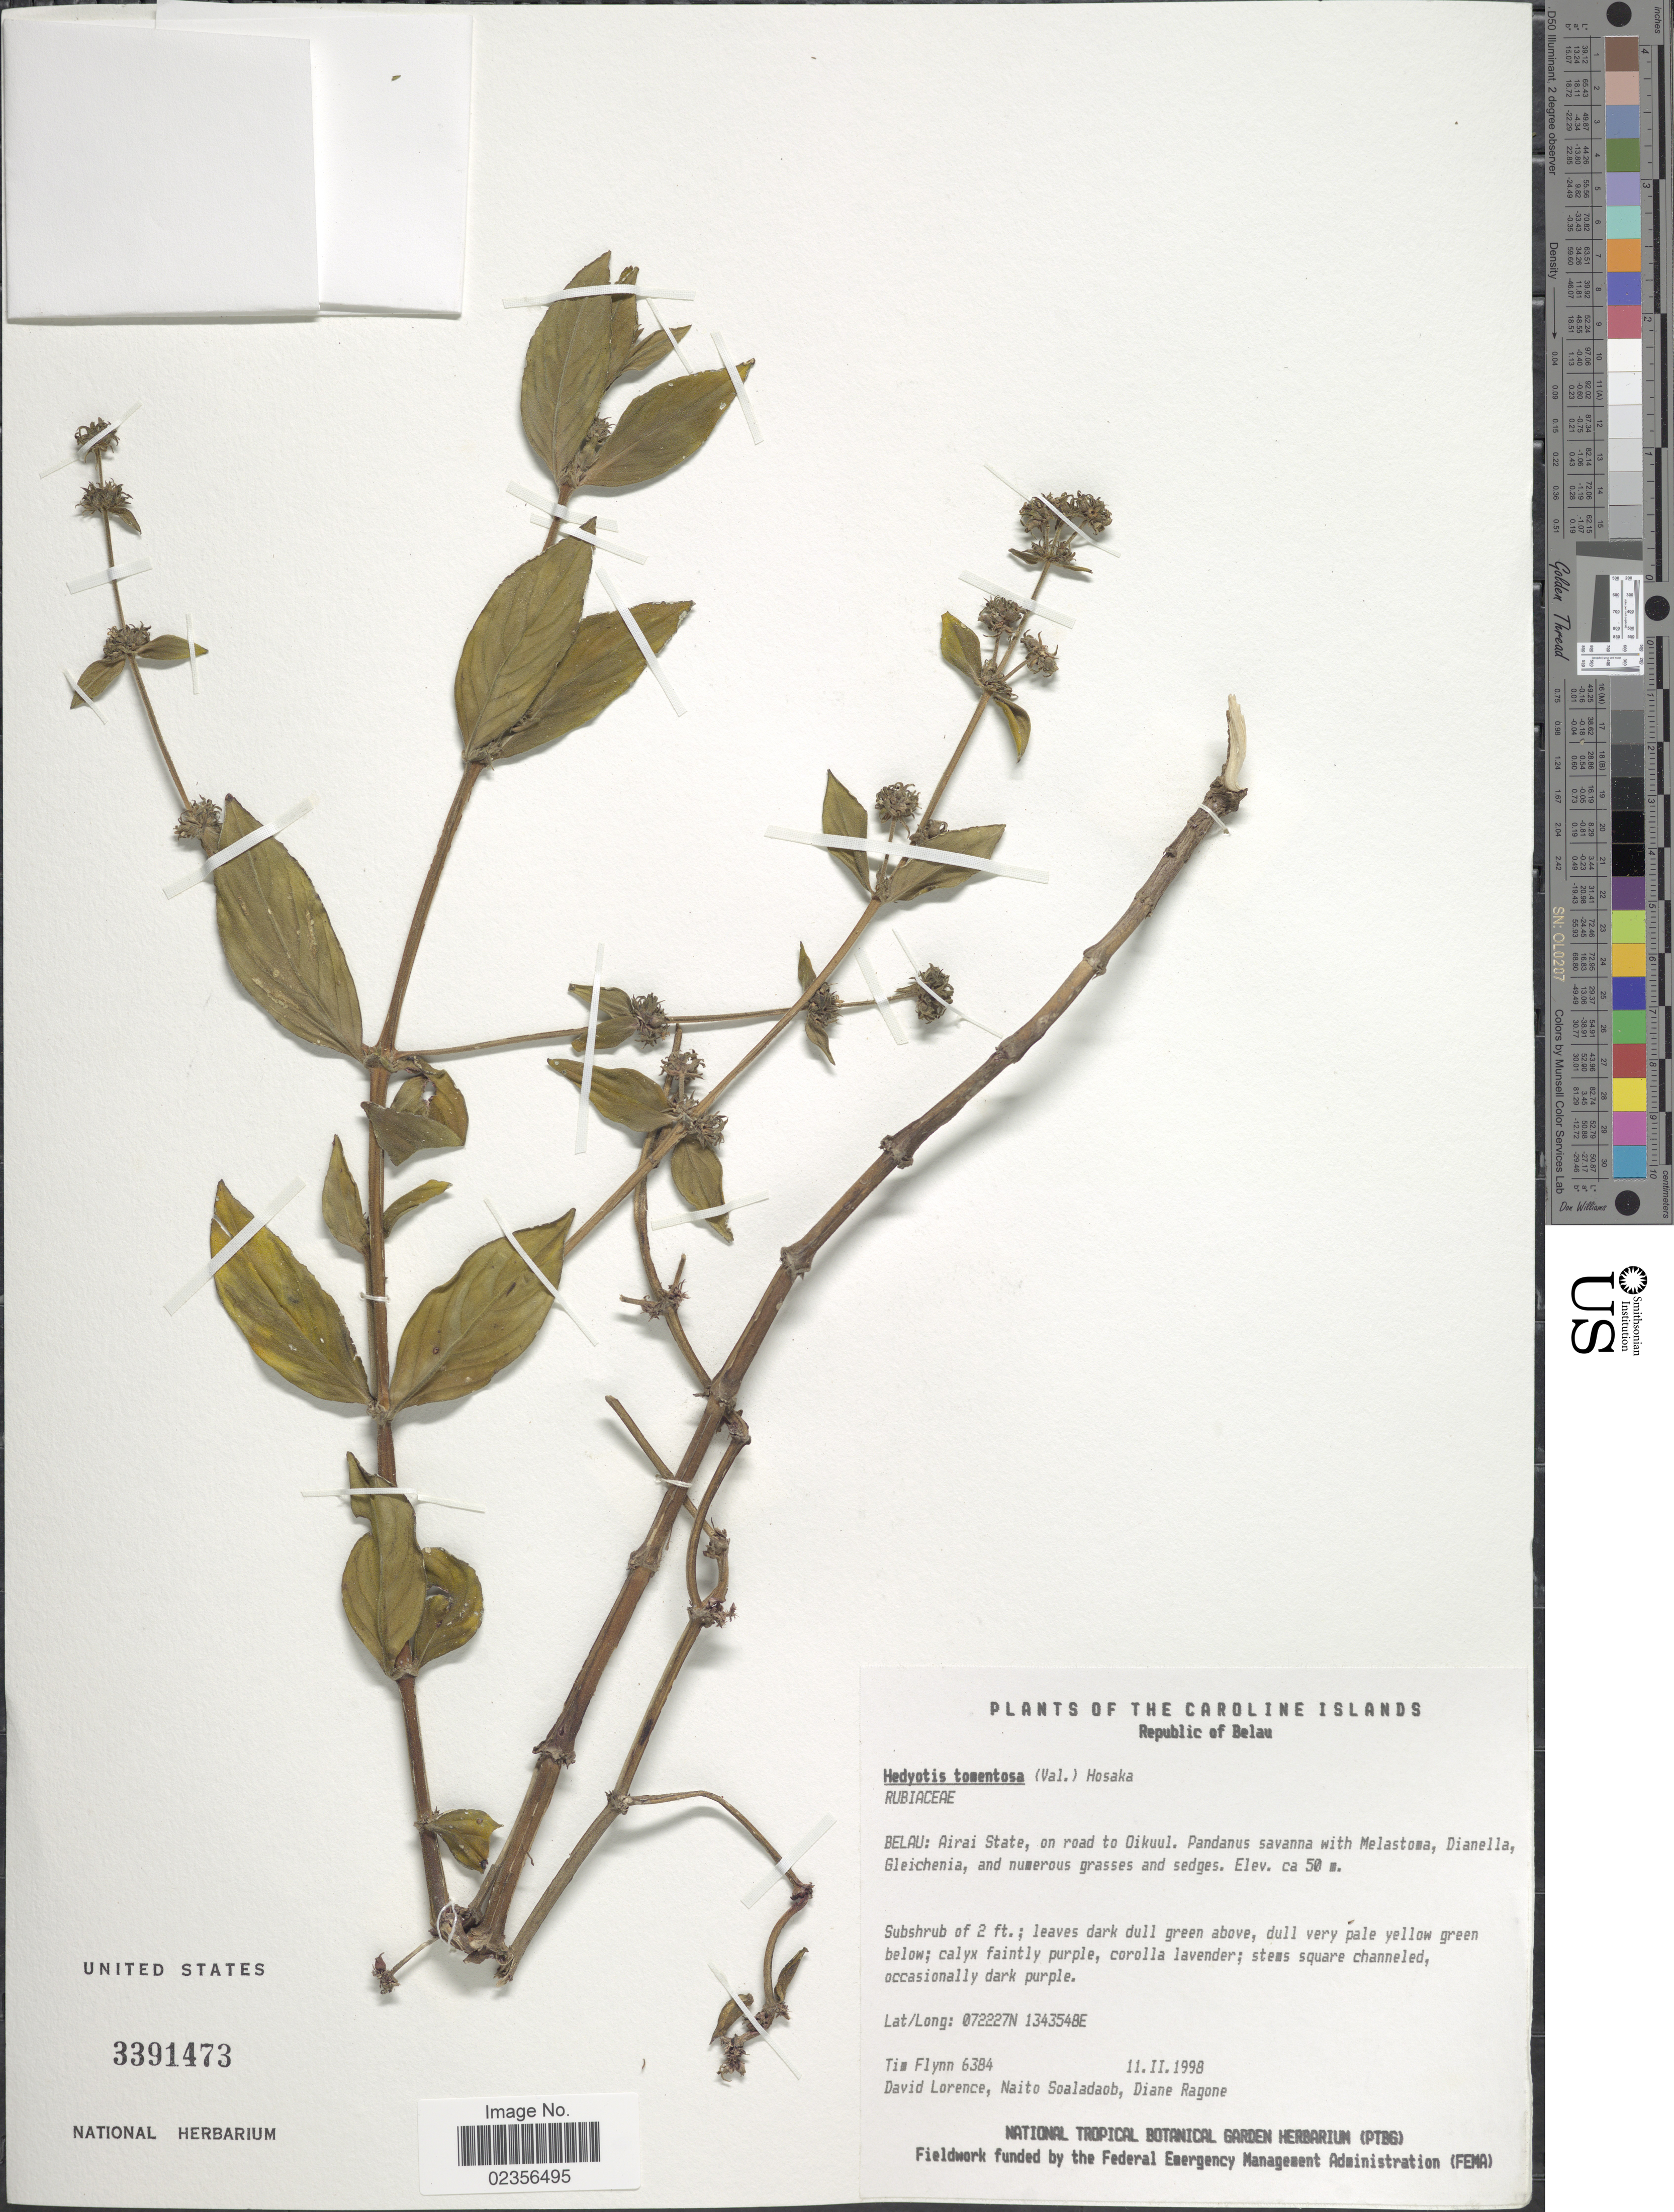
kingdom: Plantae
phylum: Tracheophyta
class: Magnoliopsida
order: Gentianales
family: Rubiaceae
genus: Hedyotis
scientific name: Hedyotis tomentosa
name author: (Valeton) Hosok.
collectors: T. Flynn, D. Lorence, N. Soaladaob & D. Ragone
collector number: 6384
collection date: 1998-02-11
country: Palau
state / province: Airai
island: Babeldaob [Babelthuap]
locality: Caroline Islands. Airai State, on road to Oikuul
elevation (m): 50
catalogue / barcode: US 3391473